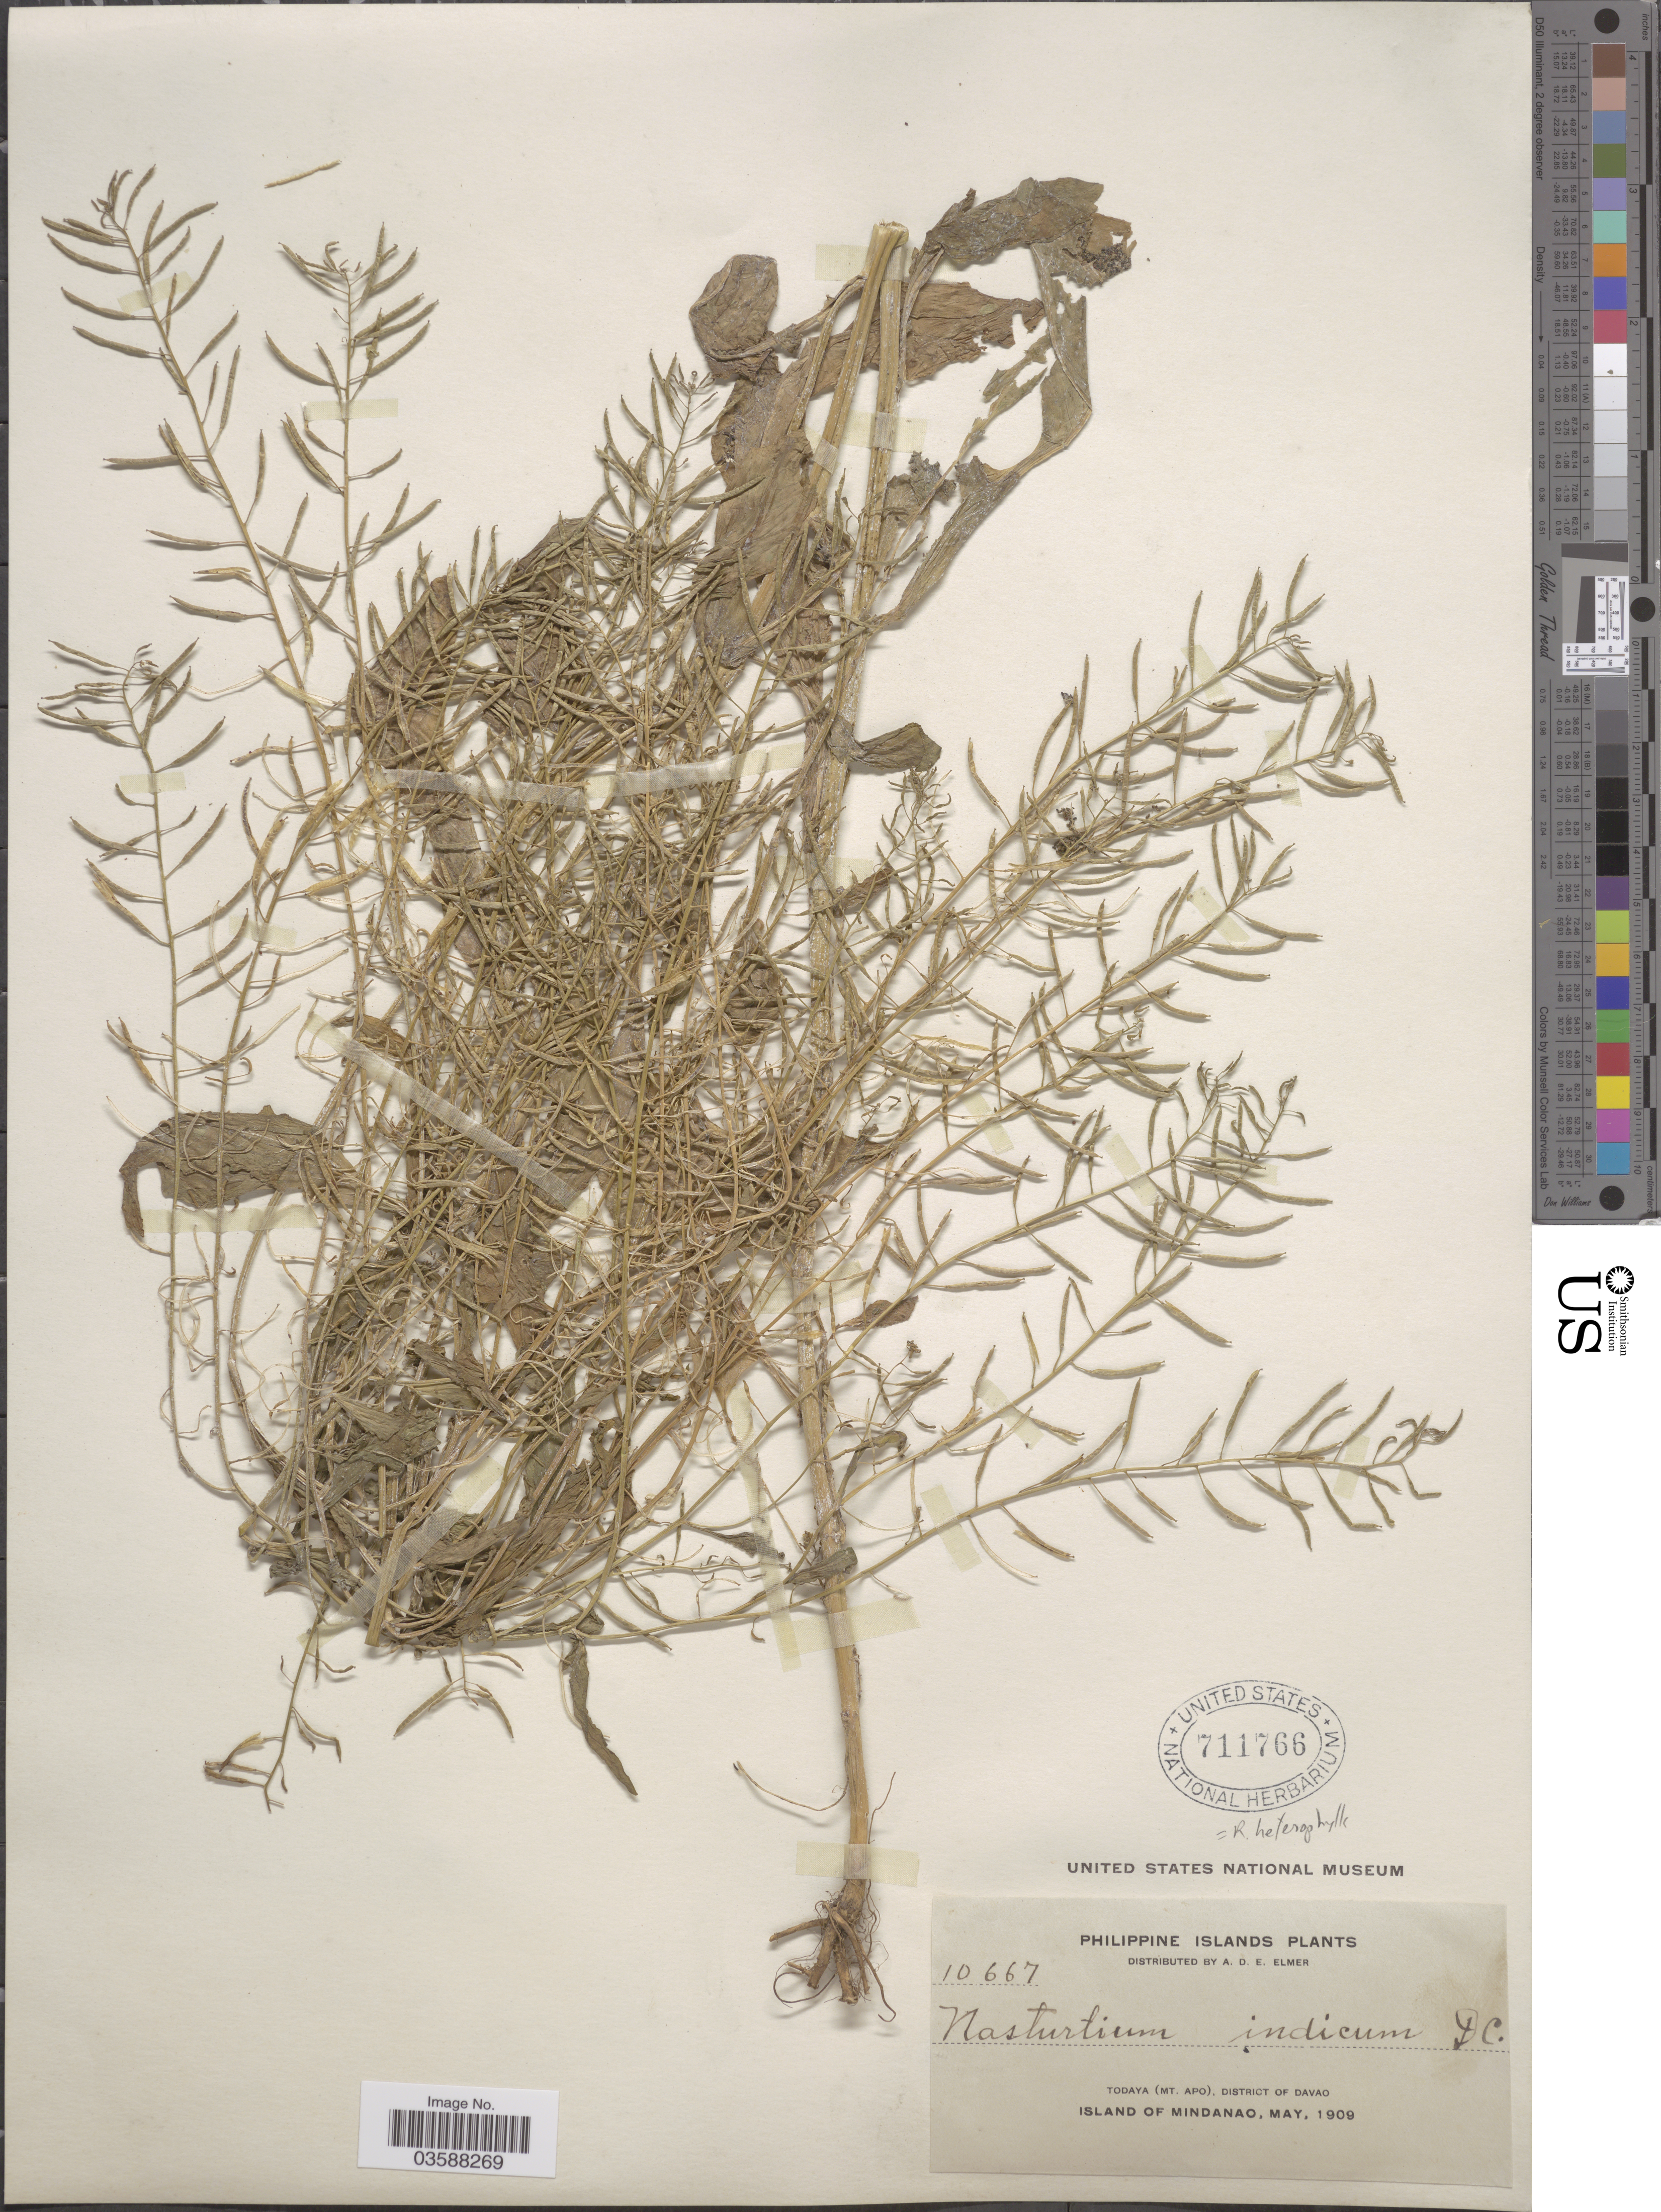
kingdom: Plantae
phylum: Tracheophyta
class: Magnoliopsida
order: Brassicales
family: Brassicaceae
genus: Rorippa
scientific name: Rorippa indica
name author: (L.) Hiern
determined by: Strong, M. T., (US), Smithsonian Institution - National Museum of Natural History (UNITED STATES)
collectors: A. D. E. Elmer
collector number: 10667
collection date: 1909-05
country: Philippines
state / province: Davao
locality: Philippine Islands. Todaya (Mt. Apo), District of Davao. Island of Mindanao.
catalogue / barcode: US 711766